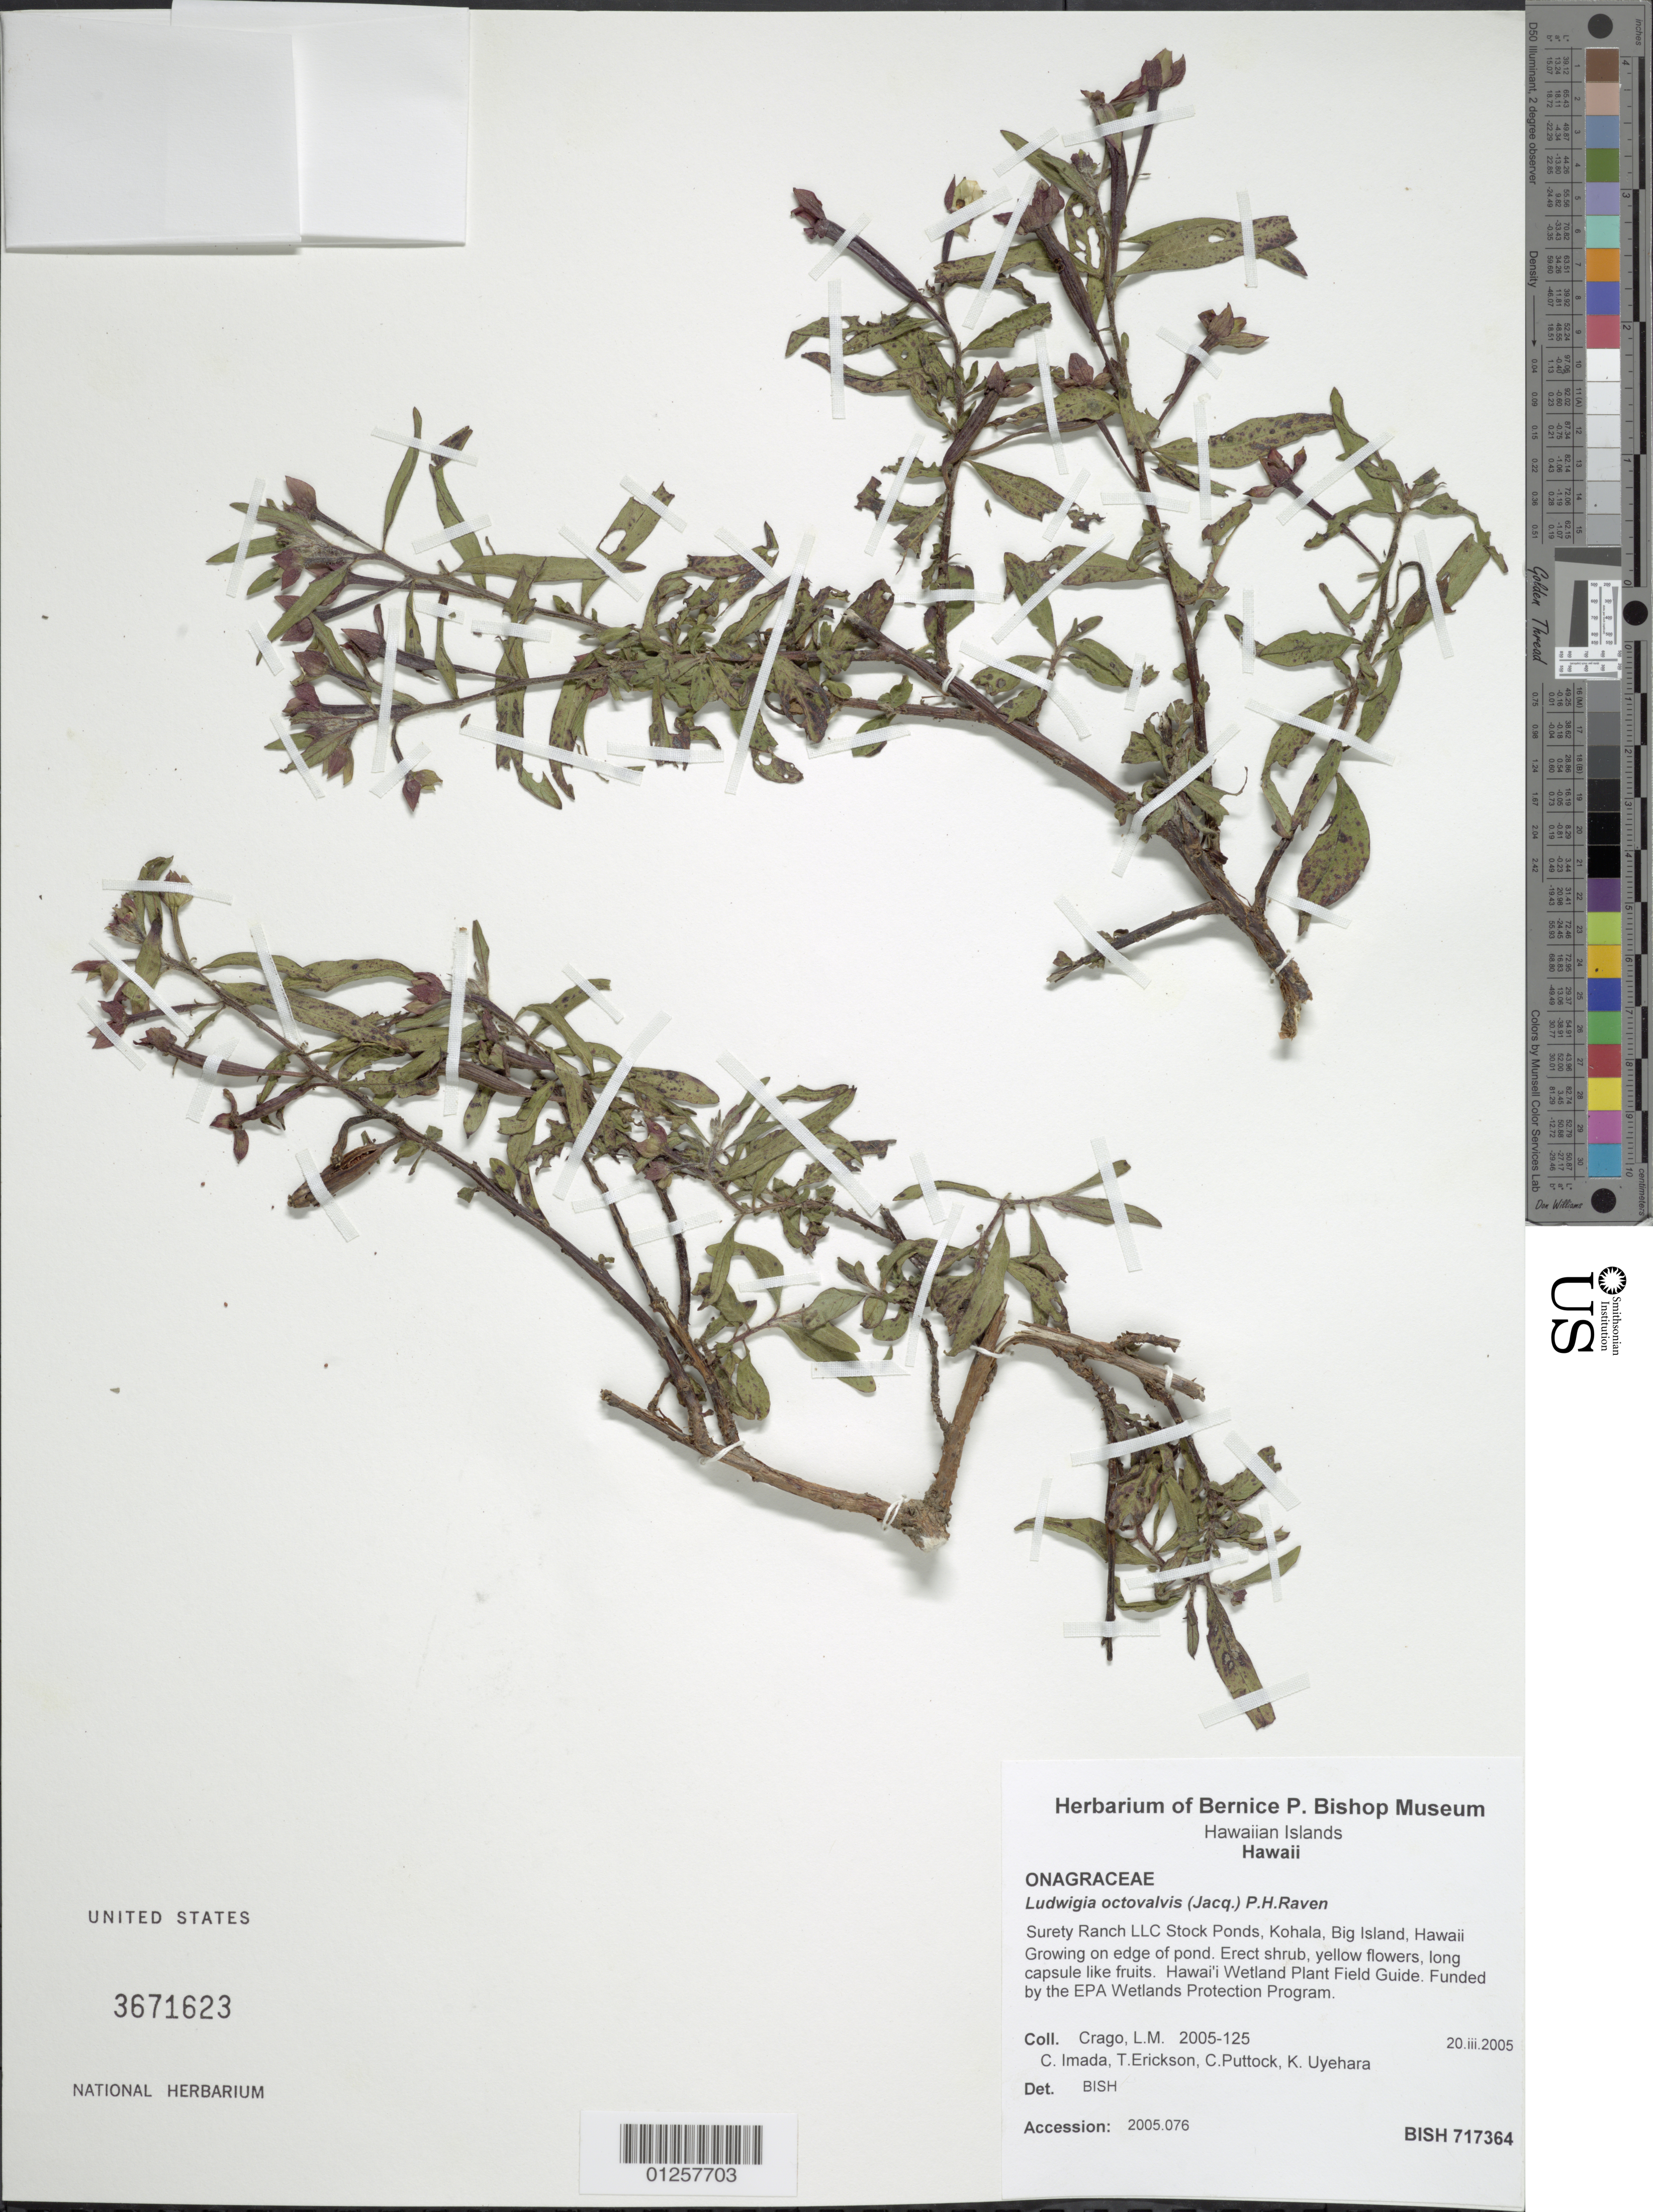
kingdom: Plantae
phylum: Tracheophyta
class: Magnoliopsida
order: Myrtales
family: Onagraceae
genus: Ludwigia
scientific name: Ludwigia octovalvis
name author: (Jacq.) P.H. Raven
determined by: BISH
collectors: L. Crago, C. Imada, T. Erickson, C. Puttock & K. Uyehara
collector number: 2005-125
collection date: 2005-03-20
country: United States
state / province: Hawaii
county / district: Hawaii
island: Hawaii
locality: Surety Ranch LLC Stock Ponds, Kohala.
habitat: Growing on edge of pond.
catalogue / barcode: US 3671623